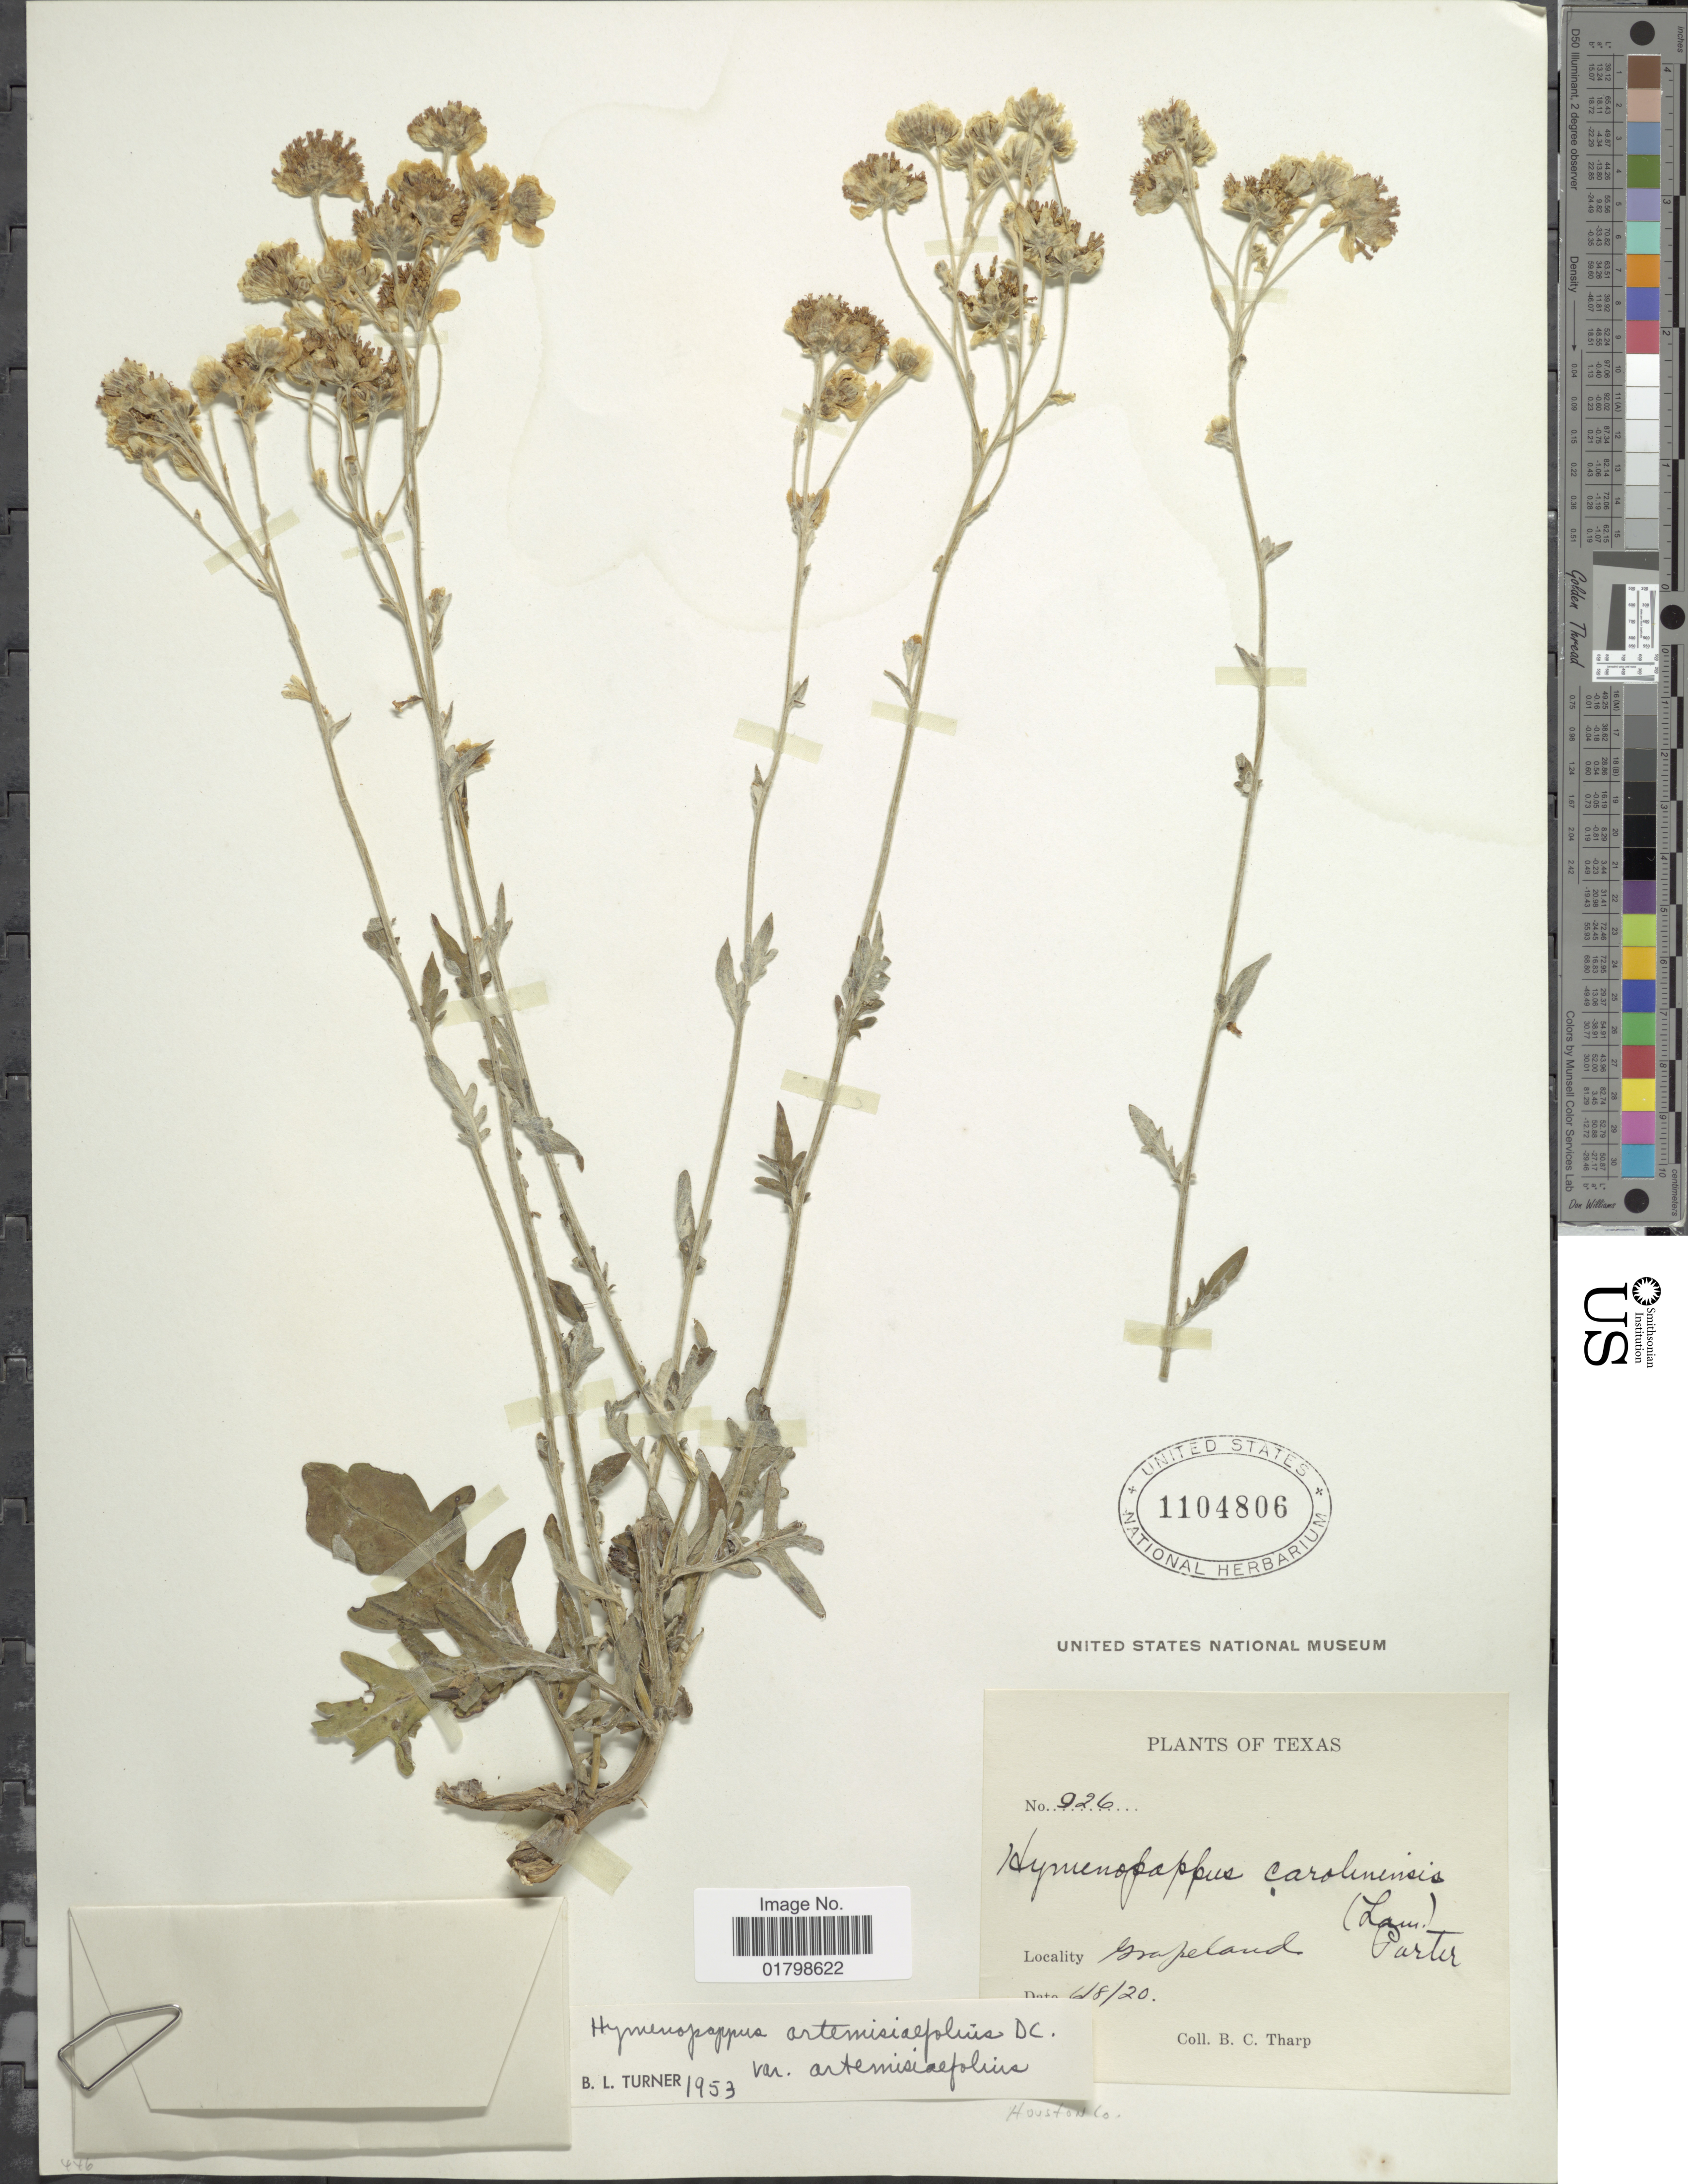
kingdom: Plantae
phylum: Tracheophyta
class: Magnoliopsida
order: Asterales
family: Asteraceae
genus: Hymenopappus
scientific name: Hymenopappus artemisiifolius var. artemisiifolius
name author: DC.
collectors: B. C. Tharp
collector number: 926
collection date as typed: Transcribed d/m/y: 6/8/20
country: United States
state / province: Texas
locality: Grapeland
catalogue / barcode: US 1104806